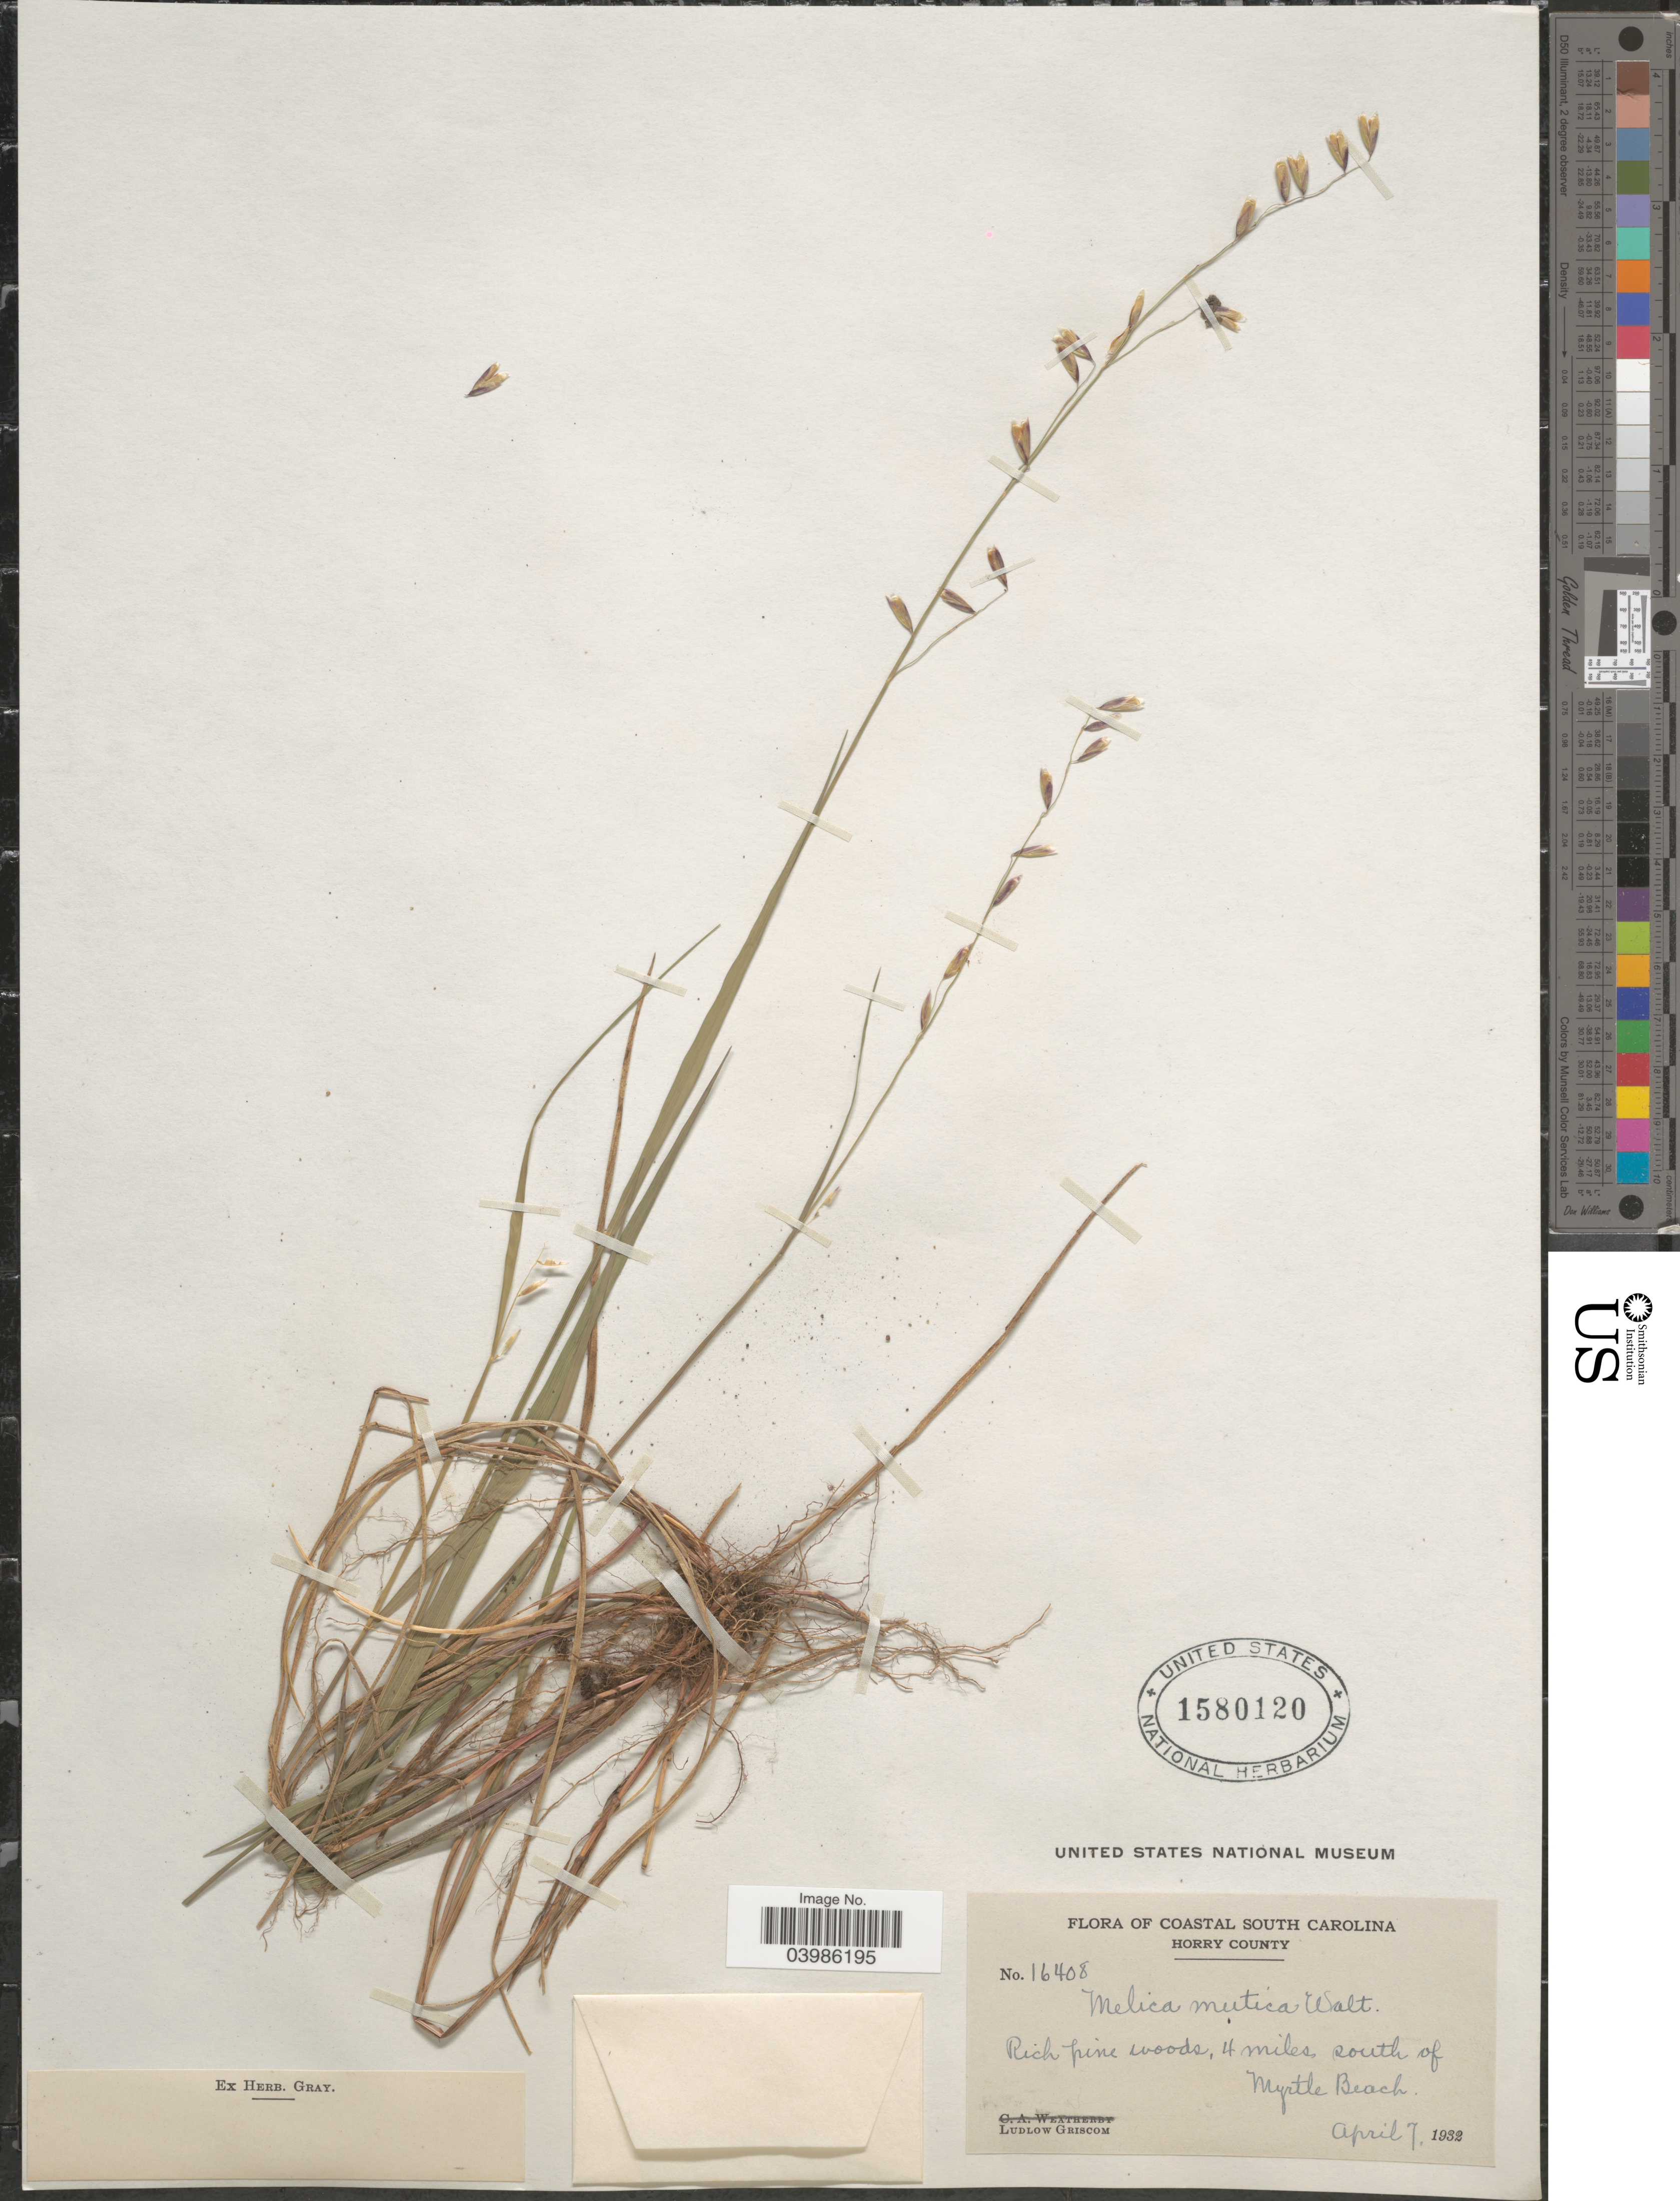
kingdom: Plantae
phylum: Tracheophyta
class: Liliopsida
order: Poales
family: Poaceae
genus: Melica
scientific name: Melica mutica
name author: Walter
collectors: L. Griscom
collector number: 16408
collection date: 1932-04-07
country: United States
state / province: South Carolina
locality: Coastal South Carolina. Horry County. 4 miles south of Myrtle Beach.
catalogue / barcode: US 1580120